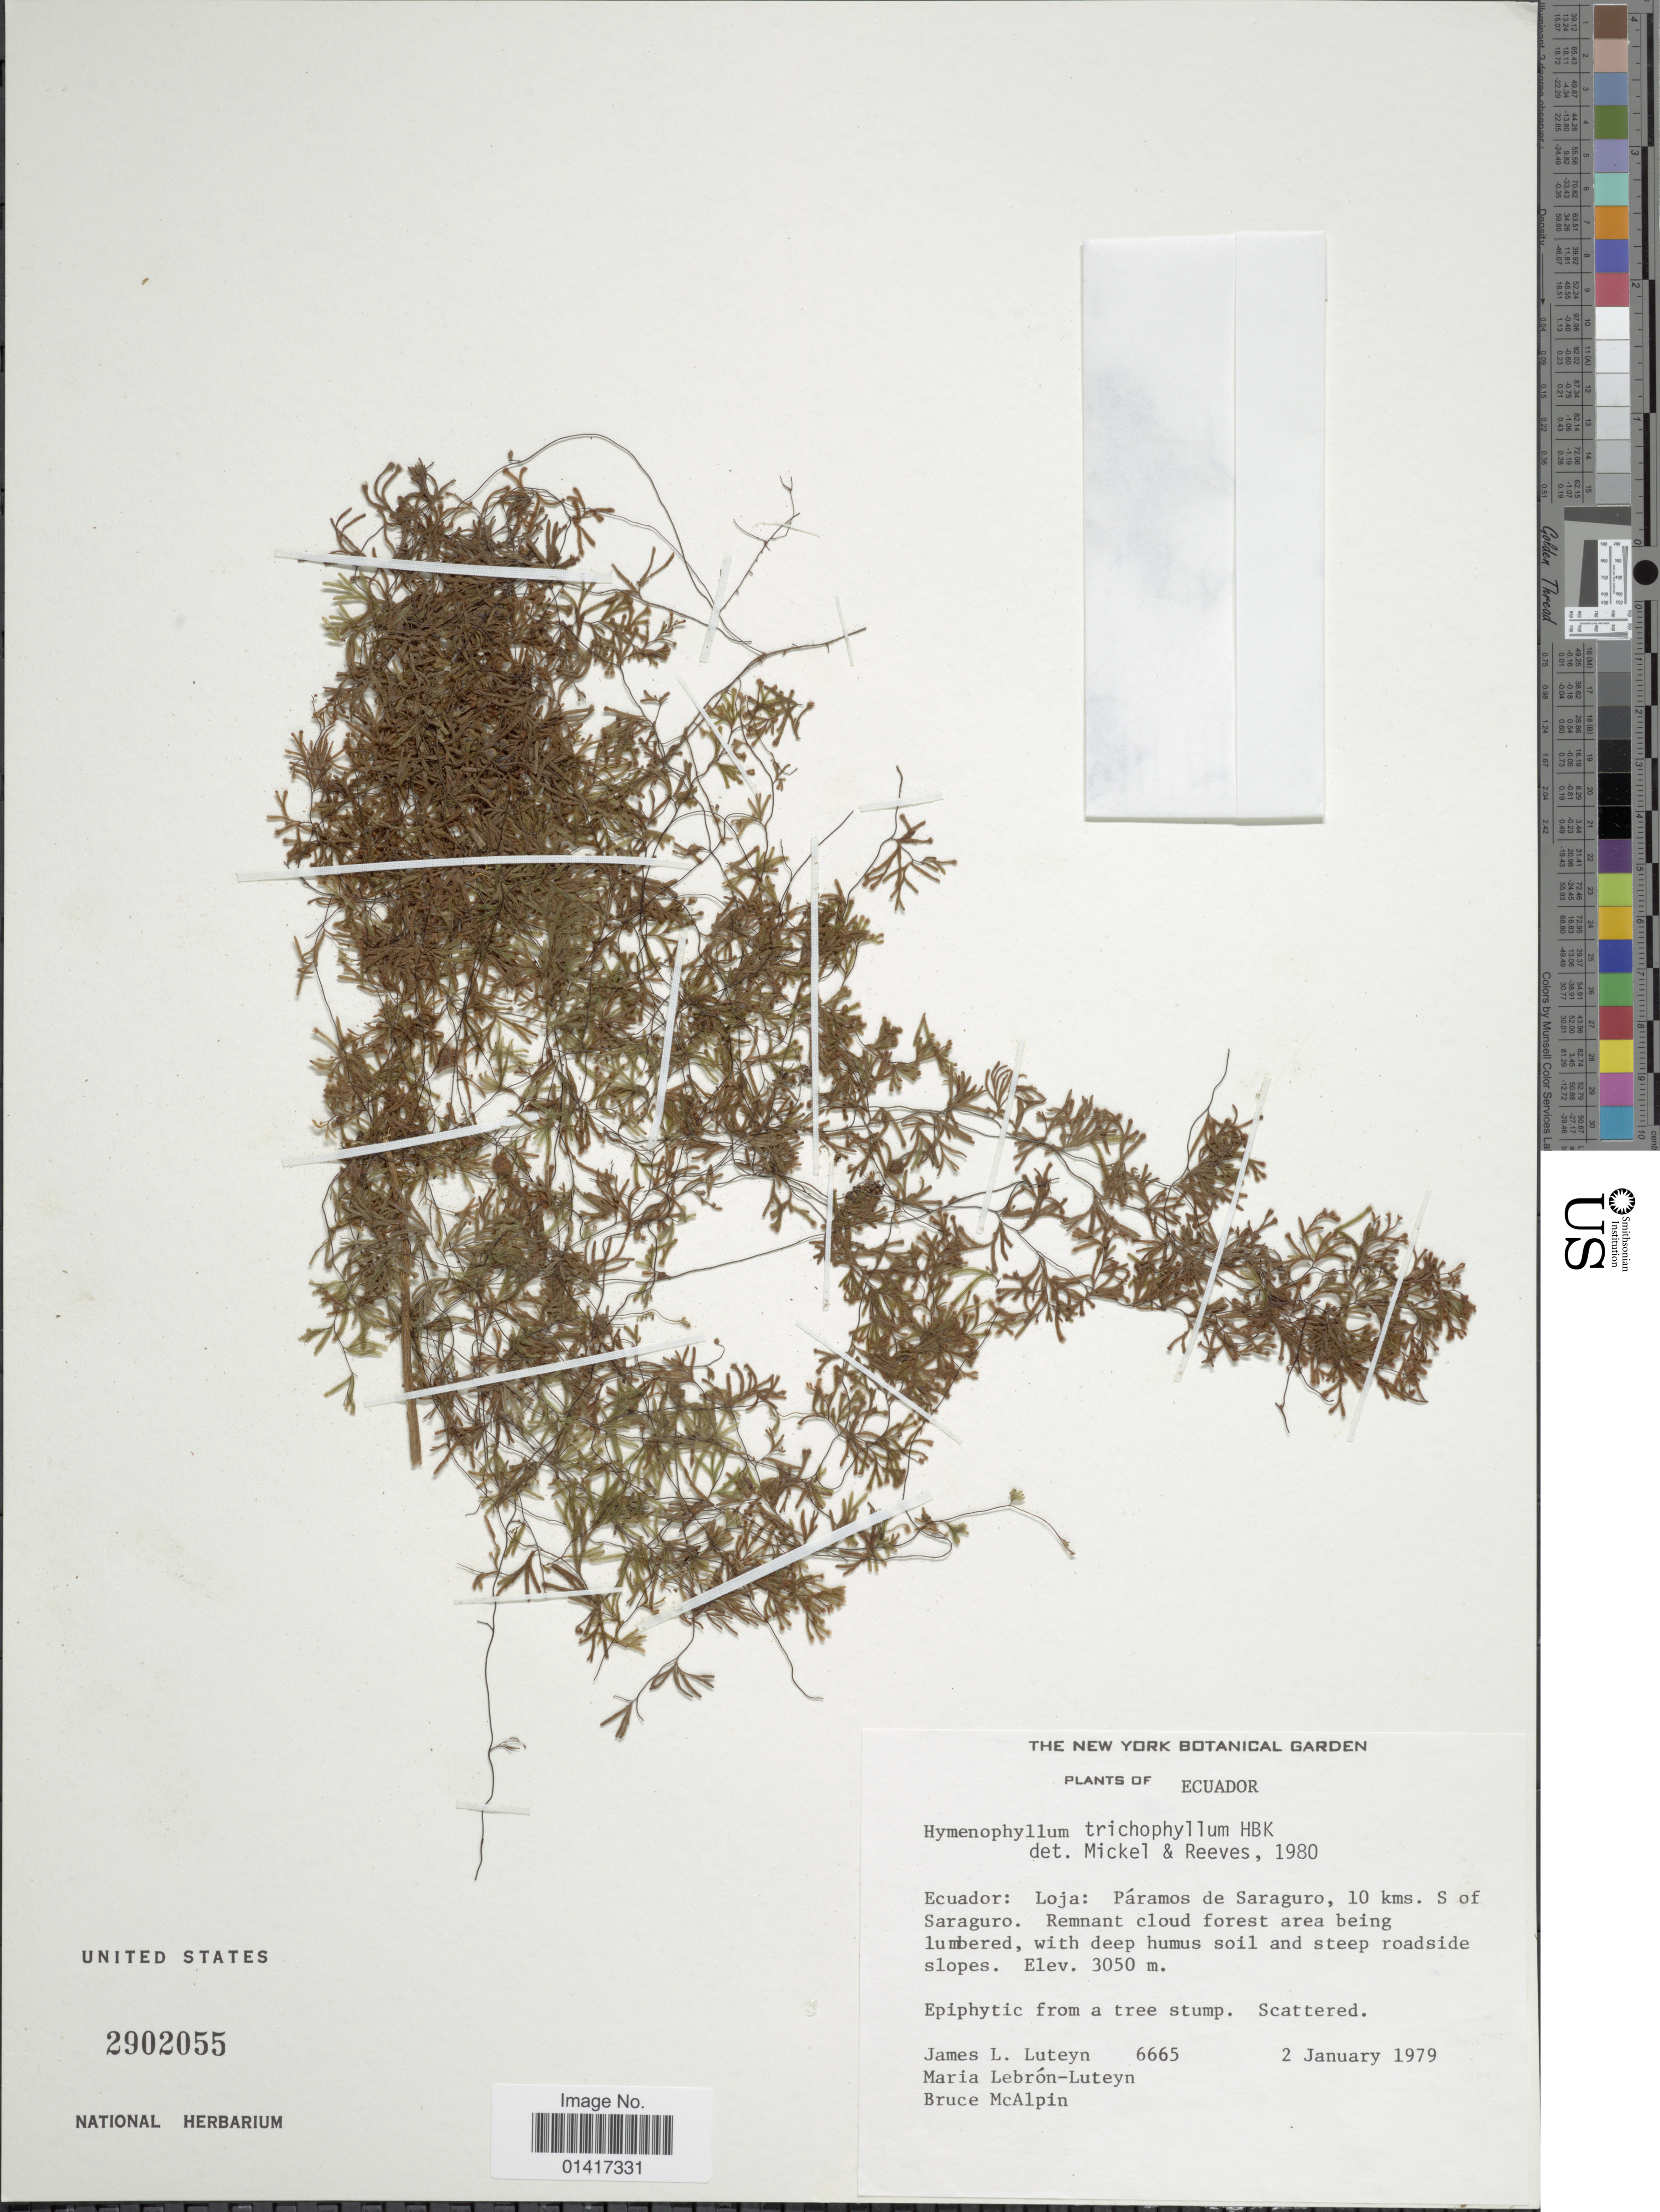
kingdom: Plantae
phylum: Tracheophyta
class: Polypodiopsida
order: Hymenophyllales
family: Hymenophyllaceae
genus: Hymenophyllum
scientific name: Hymenophyllum trichophyllum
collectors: J. L. Luteyn, M. L. Lebrón-Luteyn & B. McAlpin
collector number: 6665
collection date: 1979-01-02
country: Ecuador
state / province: Loja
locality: Paramos de Sarguro, 10 kms. S of Saraguro. Remnant cloud forest area being limbered, with deep humus soil and steep roadside slopes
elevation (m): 3050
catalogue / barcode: US 2902055